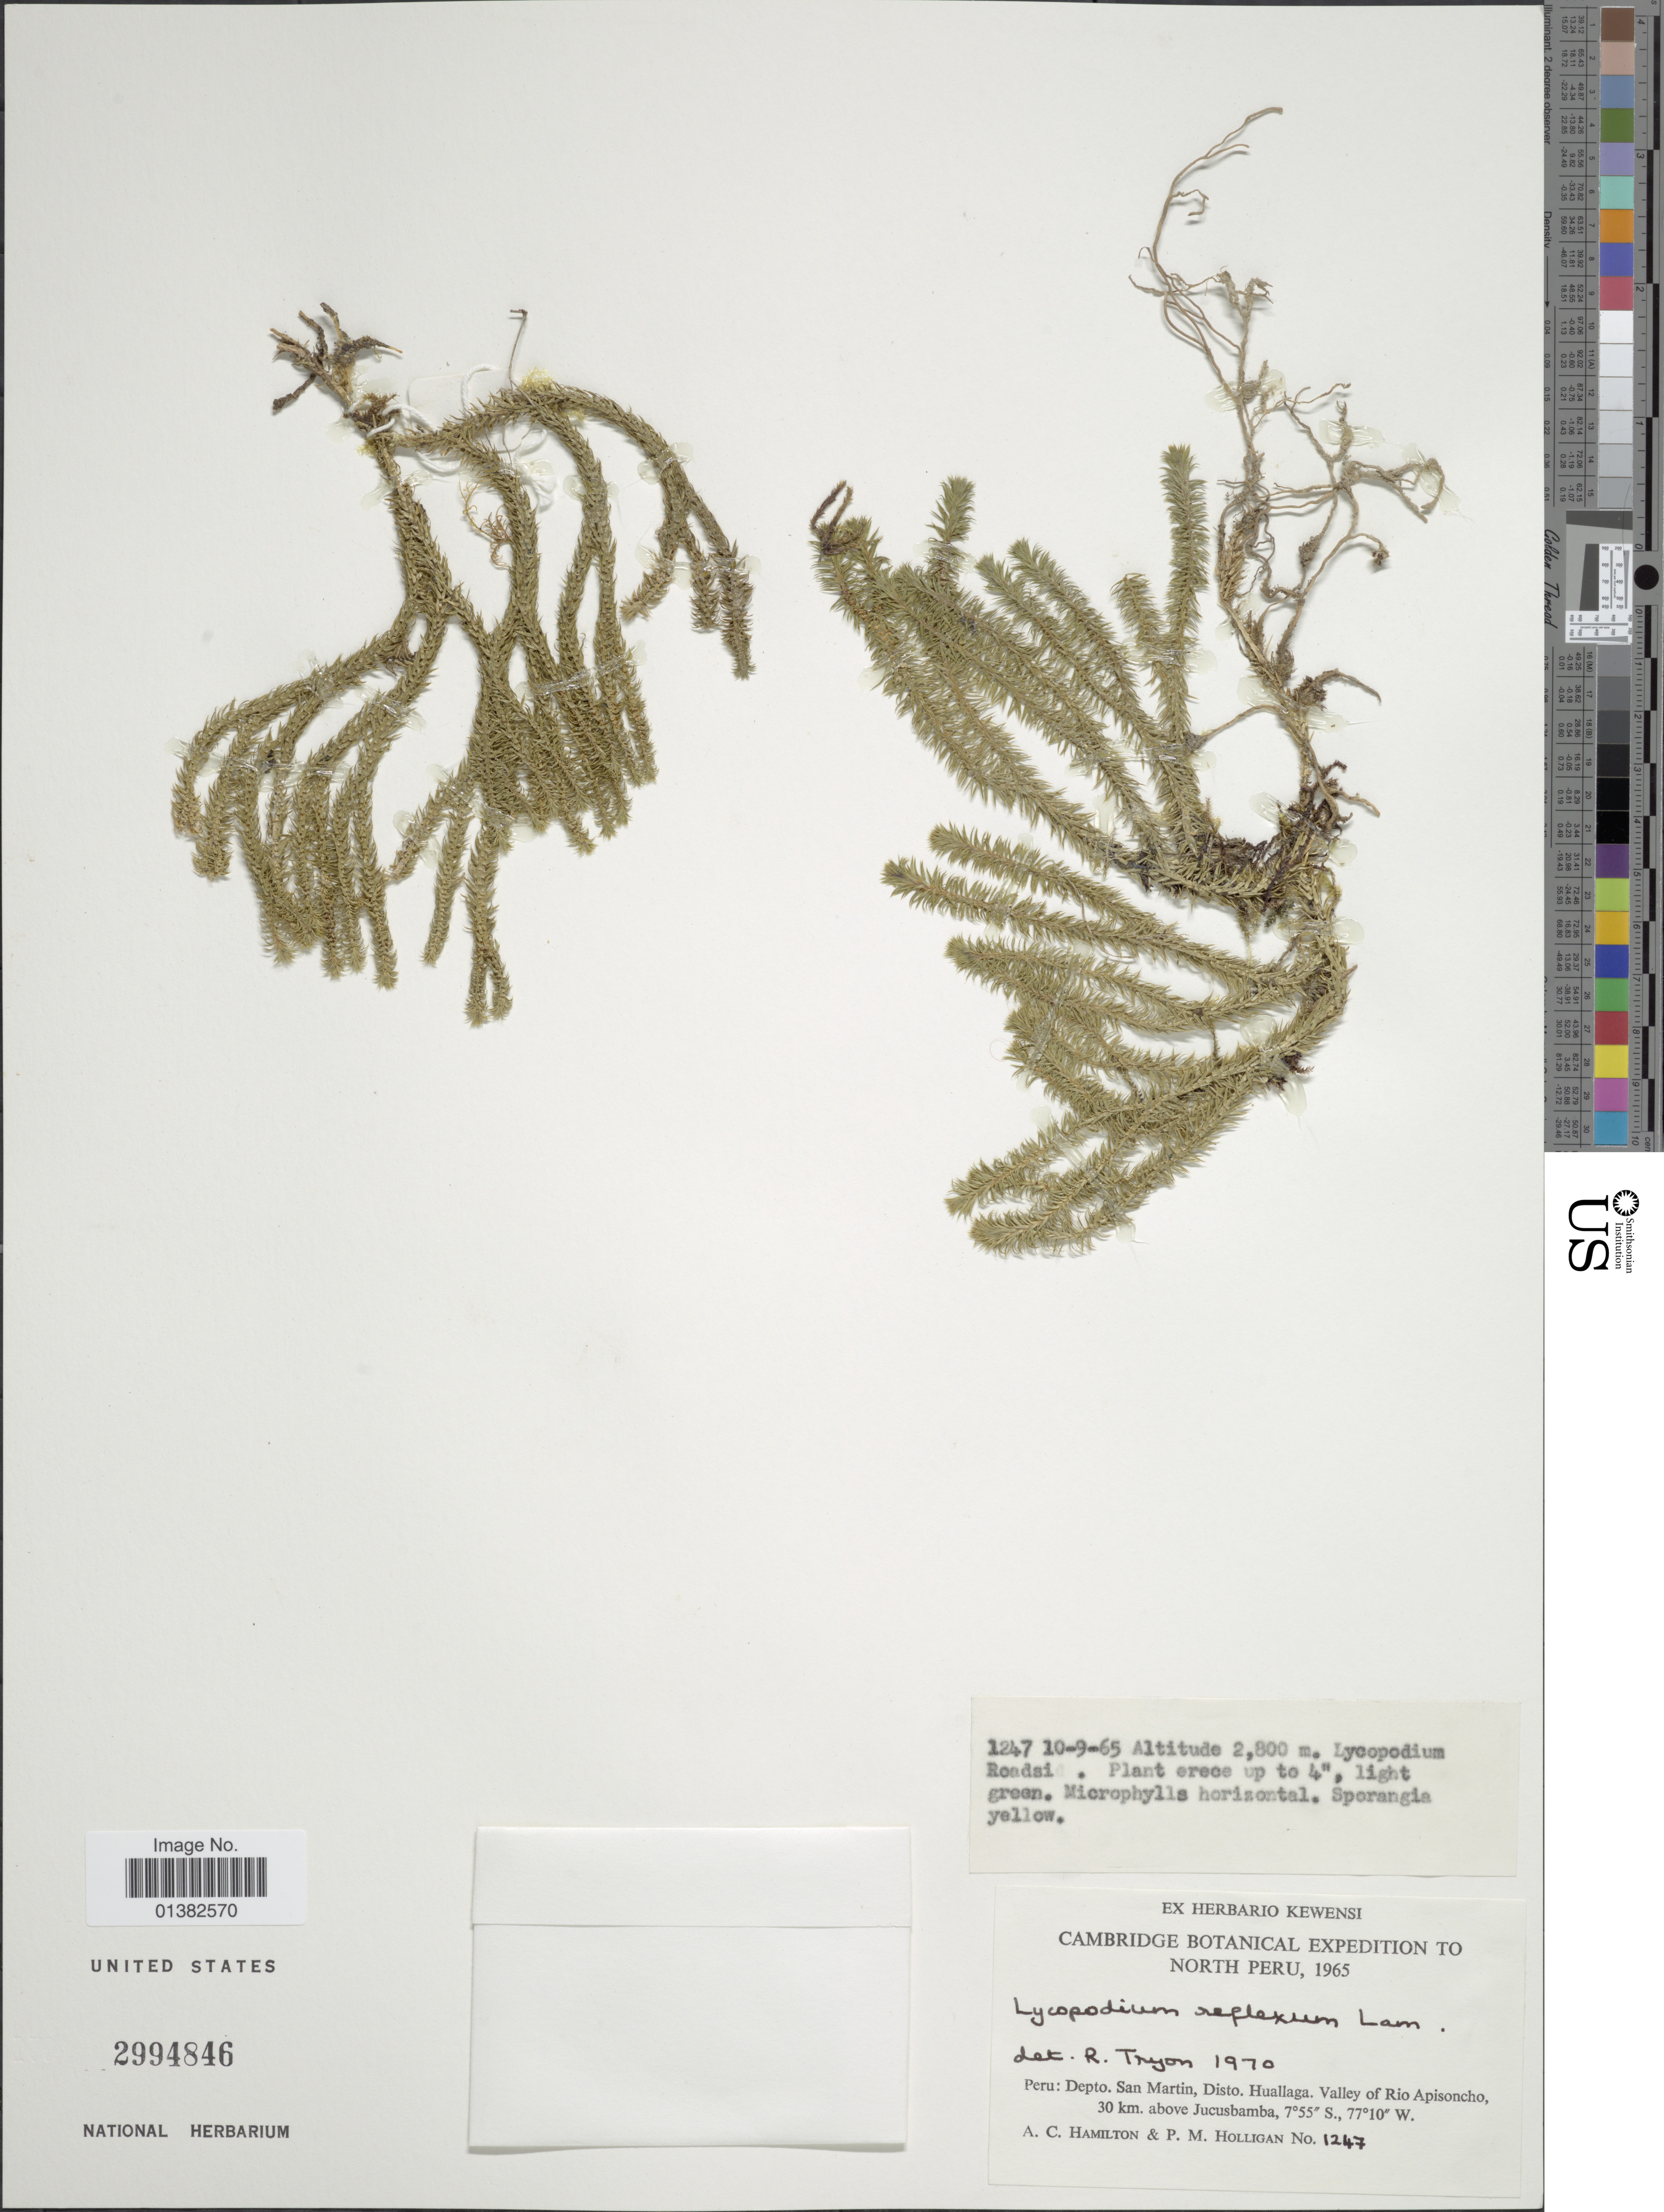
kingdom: Plantae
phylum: Tracheophyta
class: Lycopodiopsida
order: Lycopodiales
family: Lycopodiaceae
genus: Phlegmariurus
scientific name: Phlegmariurus reflexus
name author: (Lam.) B. Øllg.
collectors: A. Hamilton & P. Holligan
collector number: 1247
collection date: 1965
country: Peru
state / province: San Martín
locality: Disto. Huallaga. Valley of Rio Apisoncho, 30 km. above Jucusbamba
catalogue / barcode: US 2994846